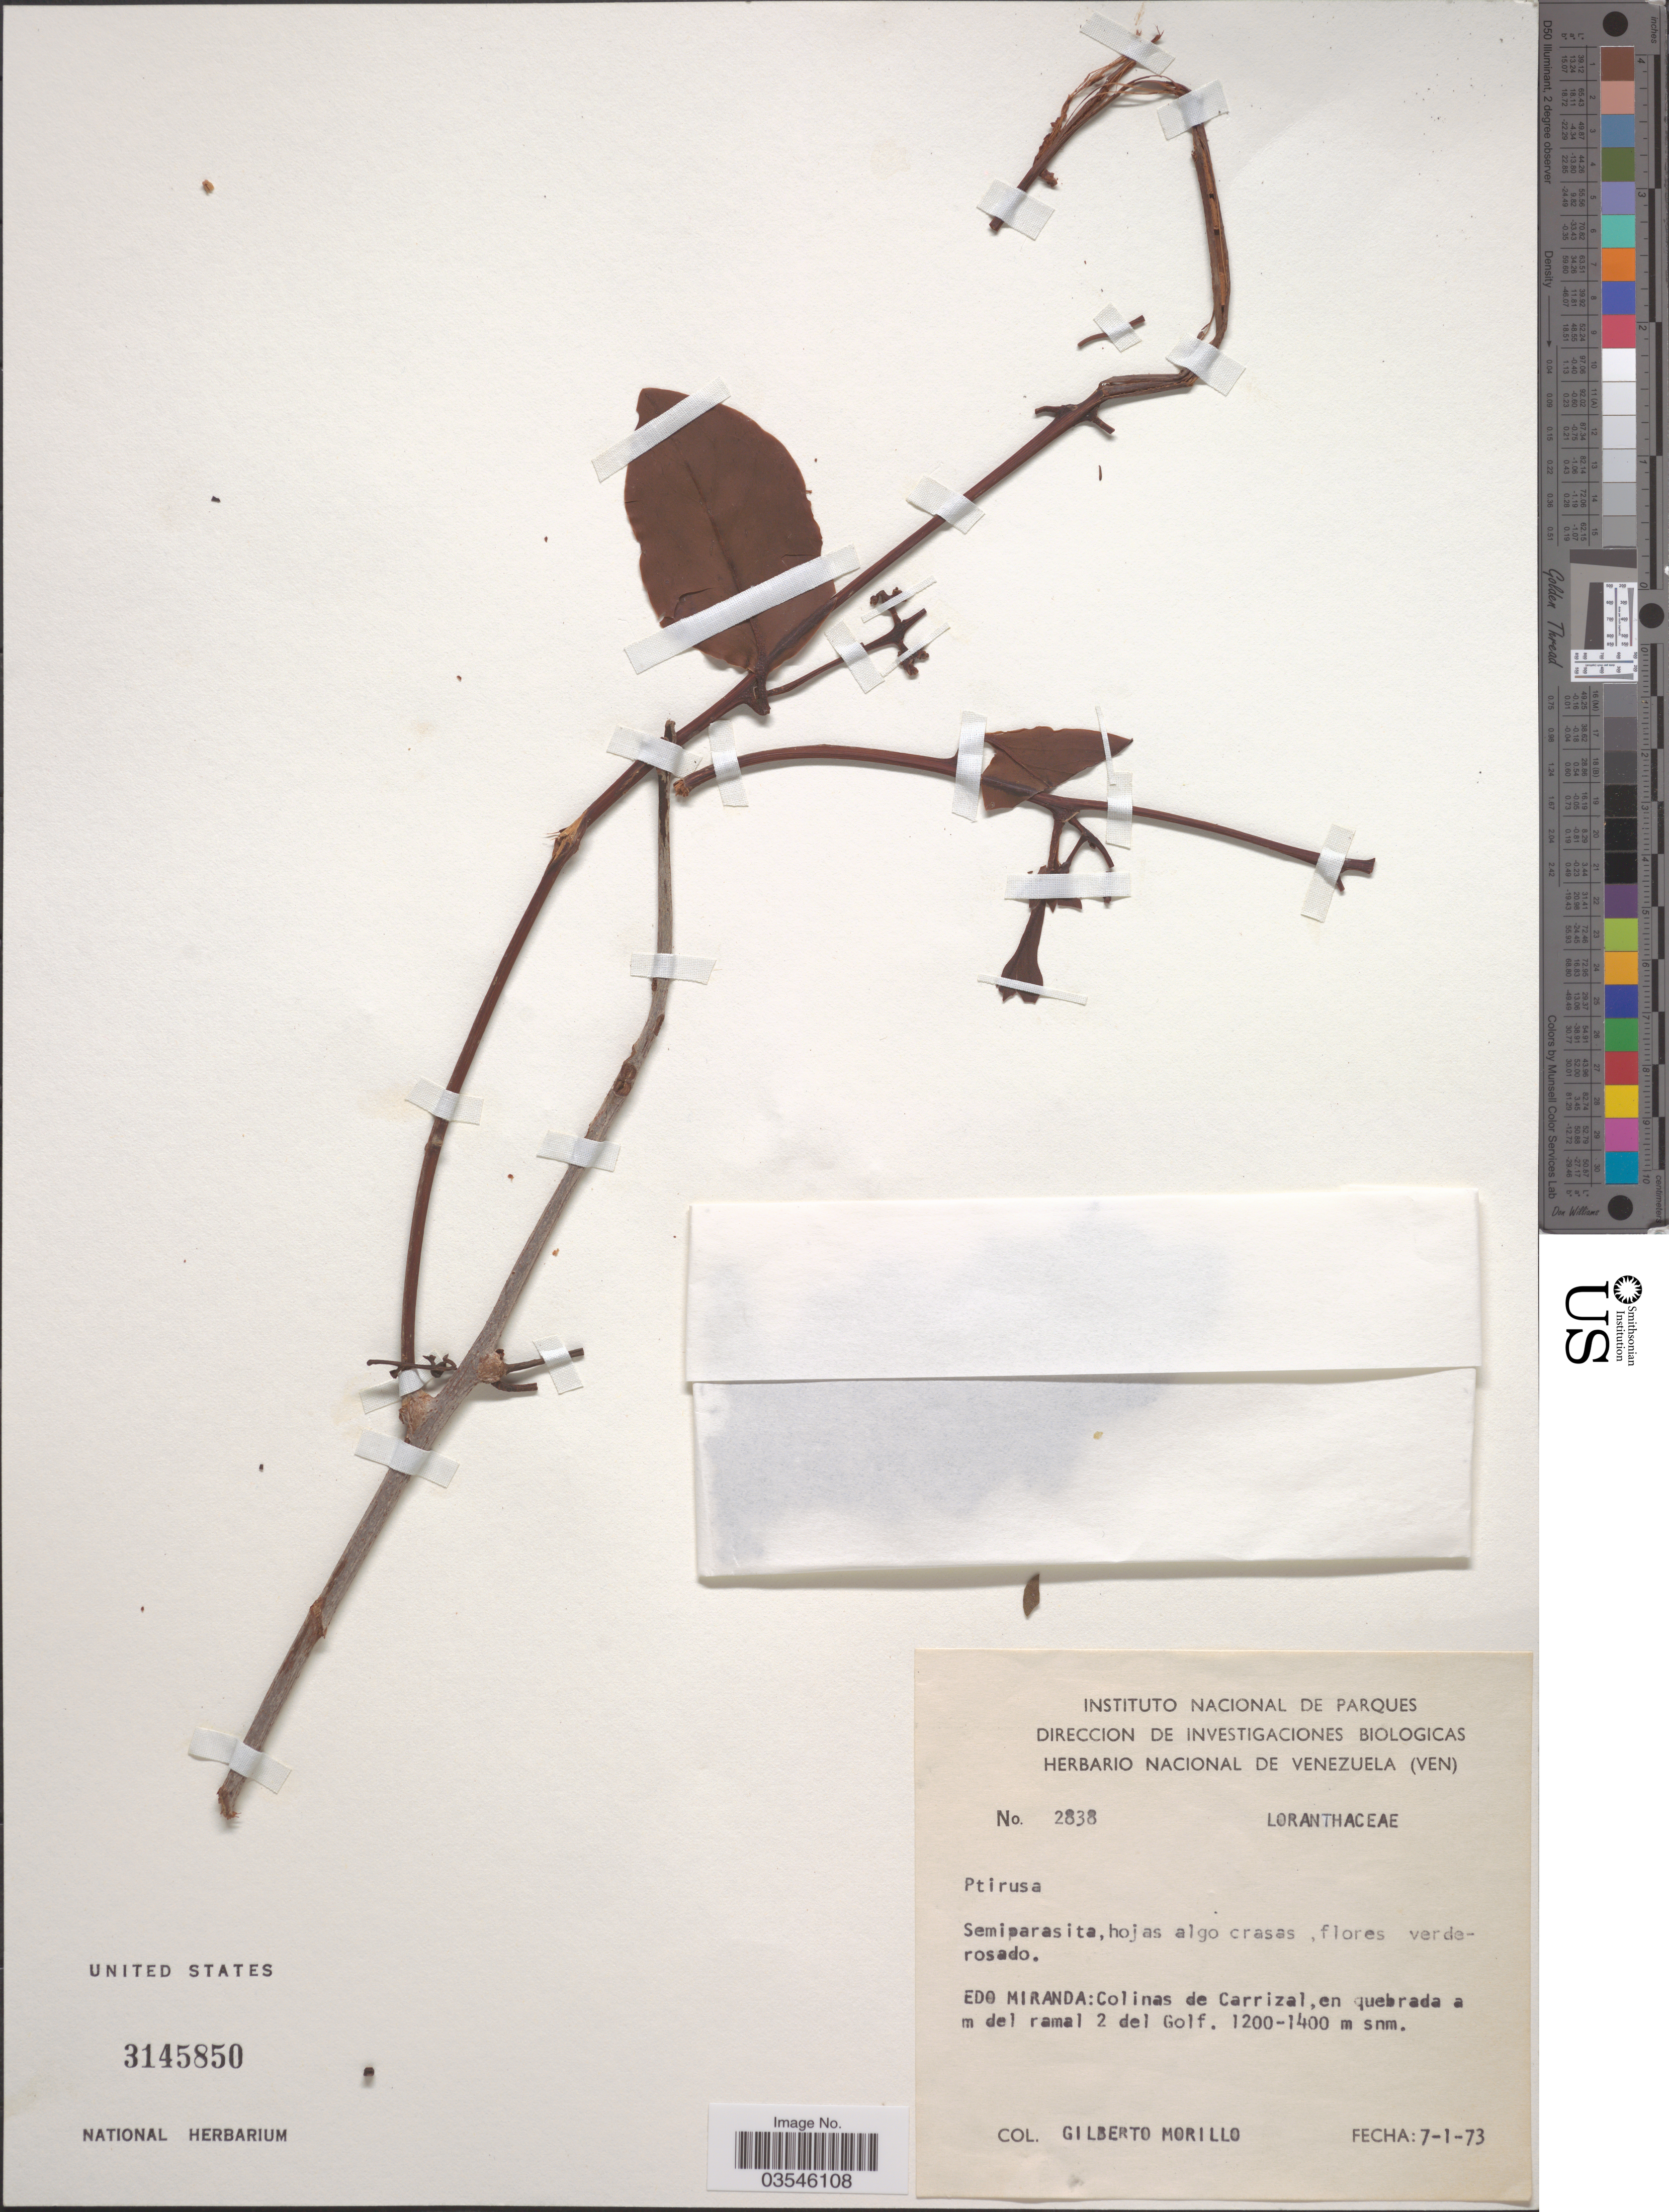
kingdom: Plantae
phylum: Tracheophyta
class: Magnoliopsida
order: Santalales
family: Loranthaceae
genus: Passovia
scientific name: Passovia pedunculata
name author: (Jacq.) Kuijt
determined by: Caraballo-Ortiz, Marcos A., (MISS), University of Mississippi (UNITED STATES)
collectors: G. N. Morillo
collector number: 2838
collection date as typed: Transcribed d/m/y: 7/1/73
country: Venezuela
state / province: Miranda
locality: Colinas de Carrizal, en quebrada a m del ramal 2 del Golf.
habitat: En quebrada a del ramal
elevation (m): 1200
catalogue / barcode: US 3145850